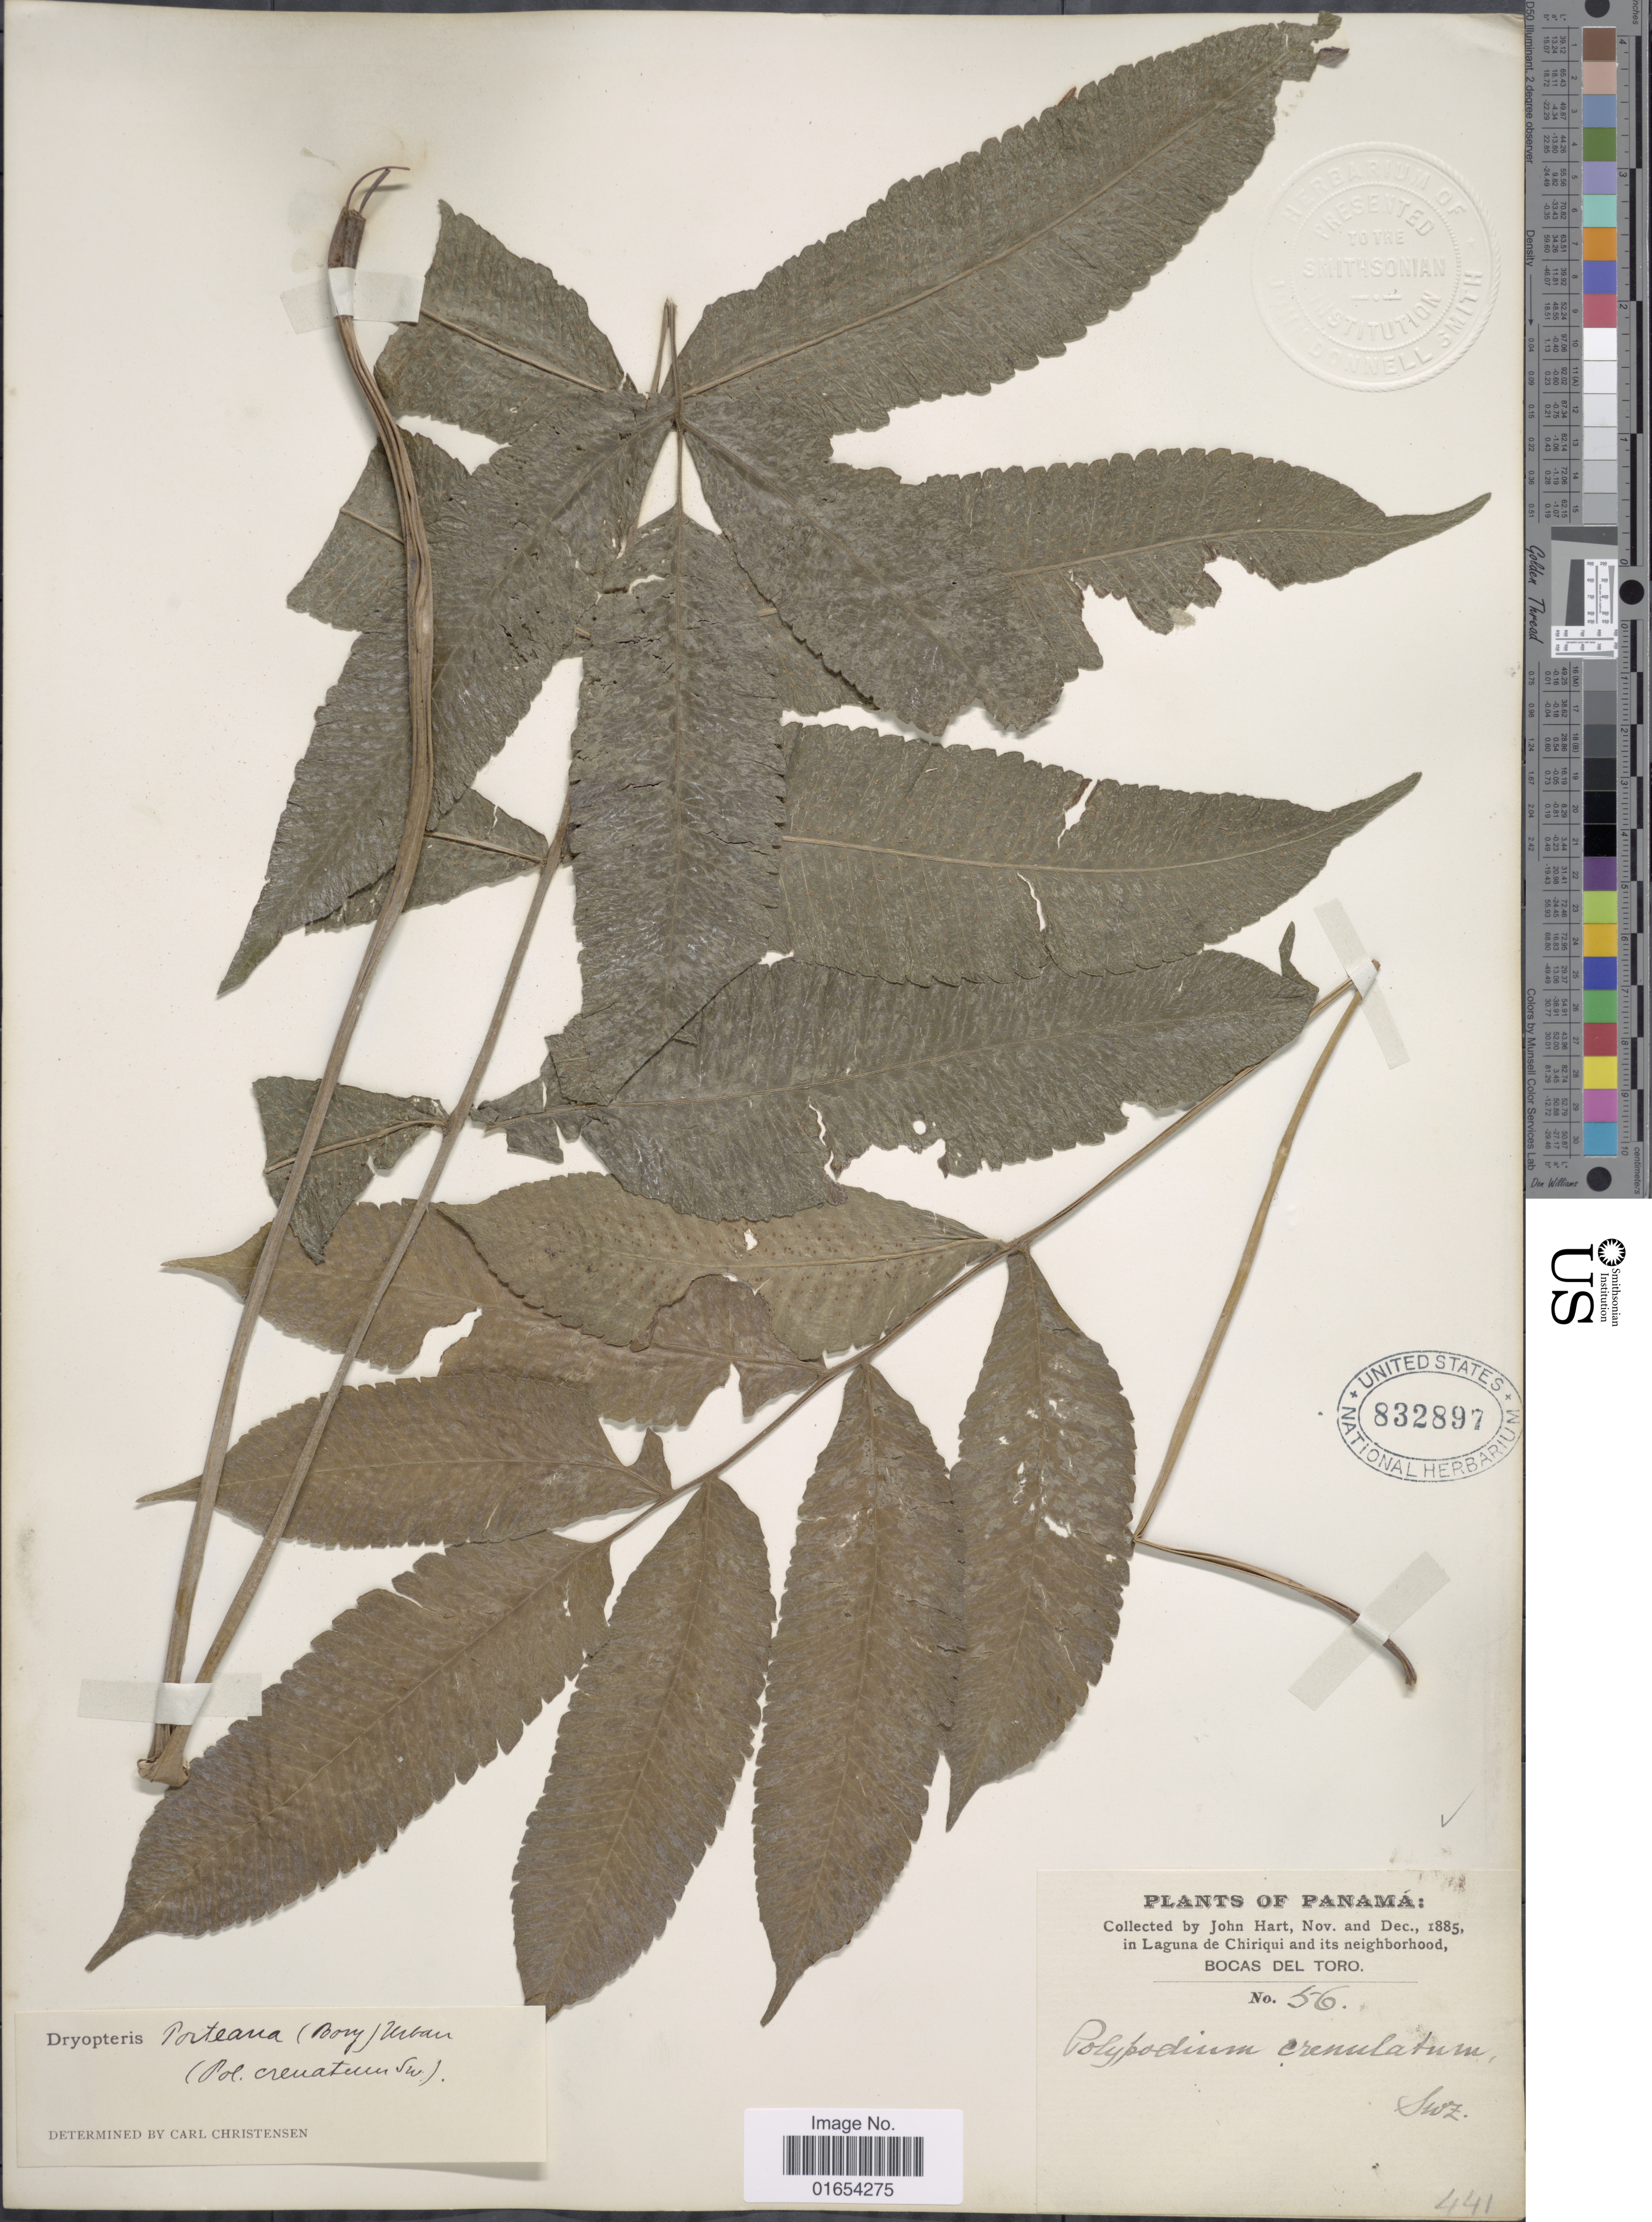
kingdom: Plantae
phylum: Tracheophyta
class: Polypodiopsida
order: Polypodiales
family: Thelypteridaceae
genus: Goniopteris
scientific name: Goniopteris poiteana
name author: (Bory) Ching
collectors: J. H. Hart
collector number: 56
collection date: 1885-11/1885-12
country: Panama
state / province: Bocas del Toro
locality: In Laguna de Chriqui and it's neighborhood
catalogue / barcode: US 832897